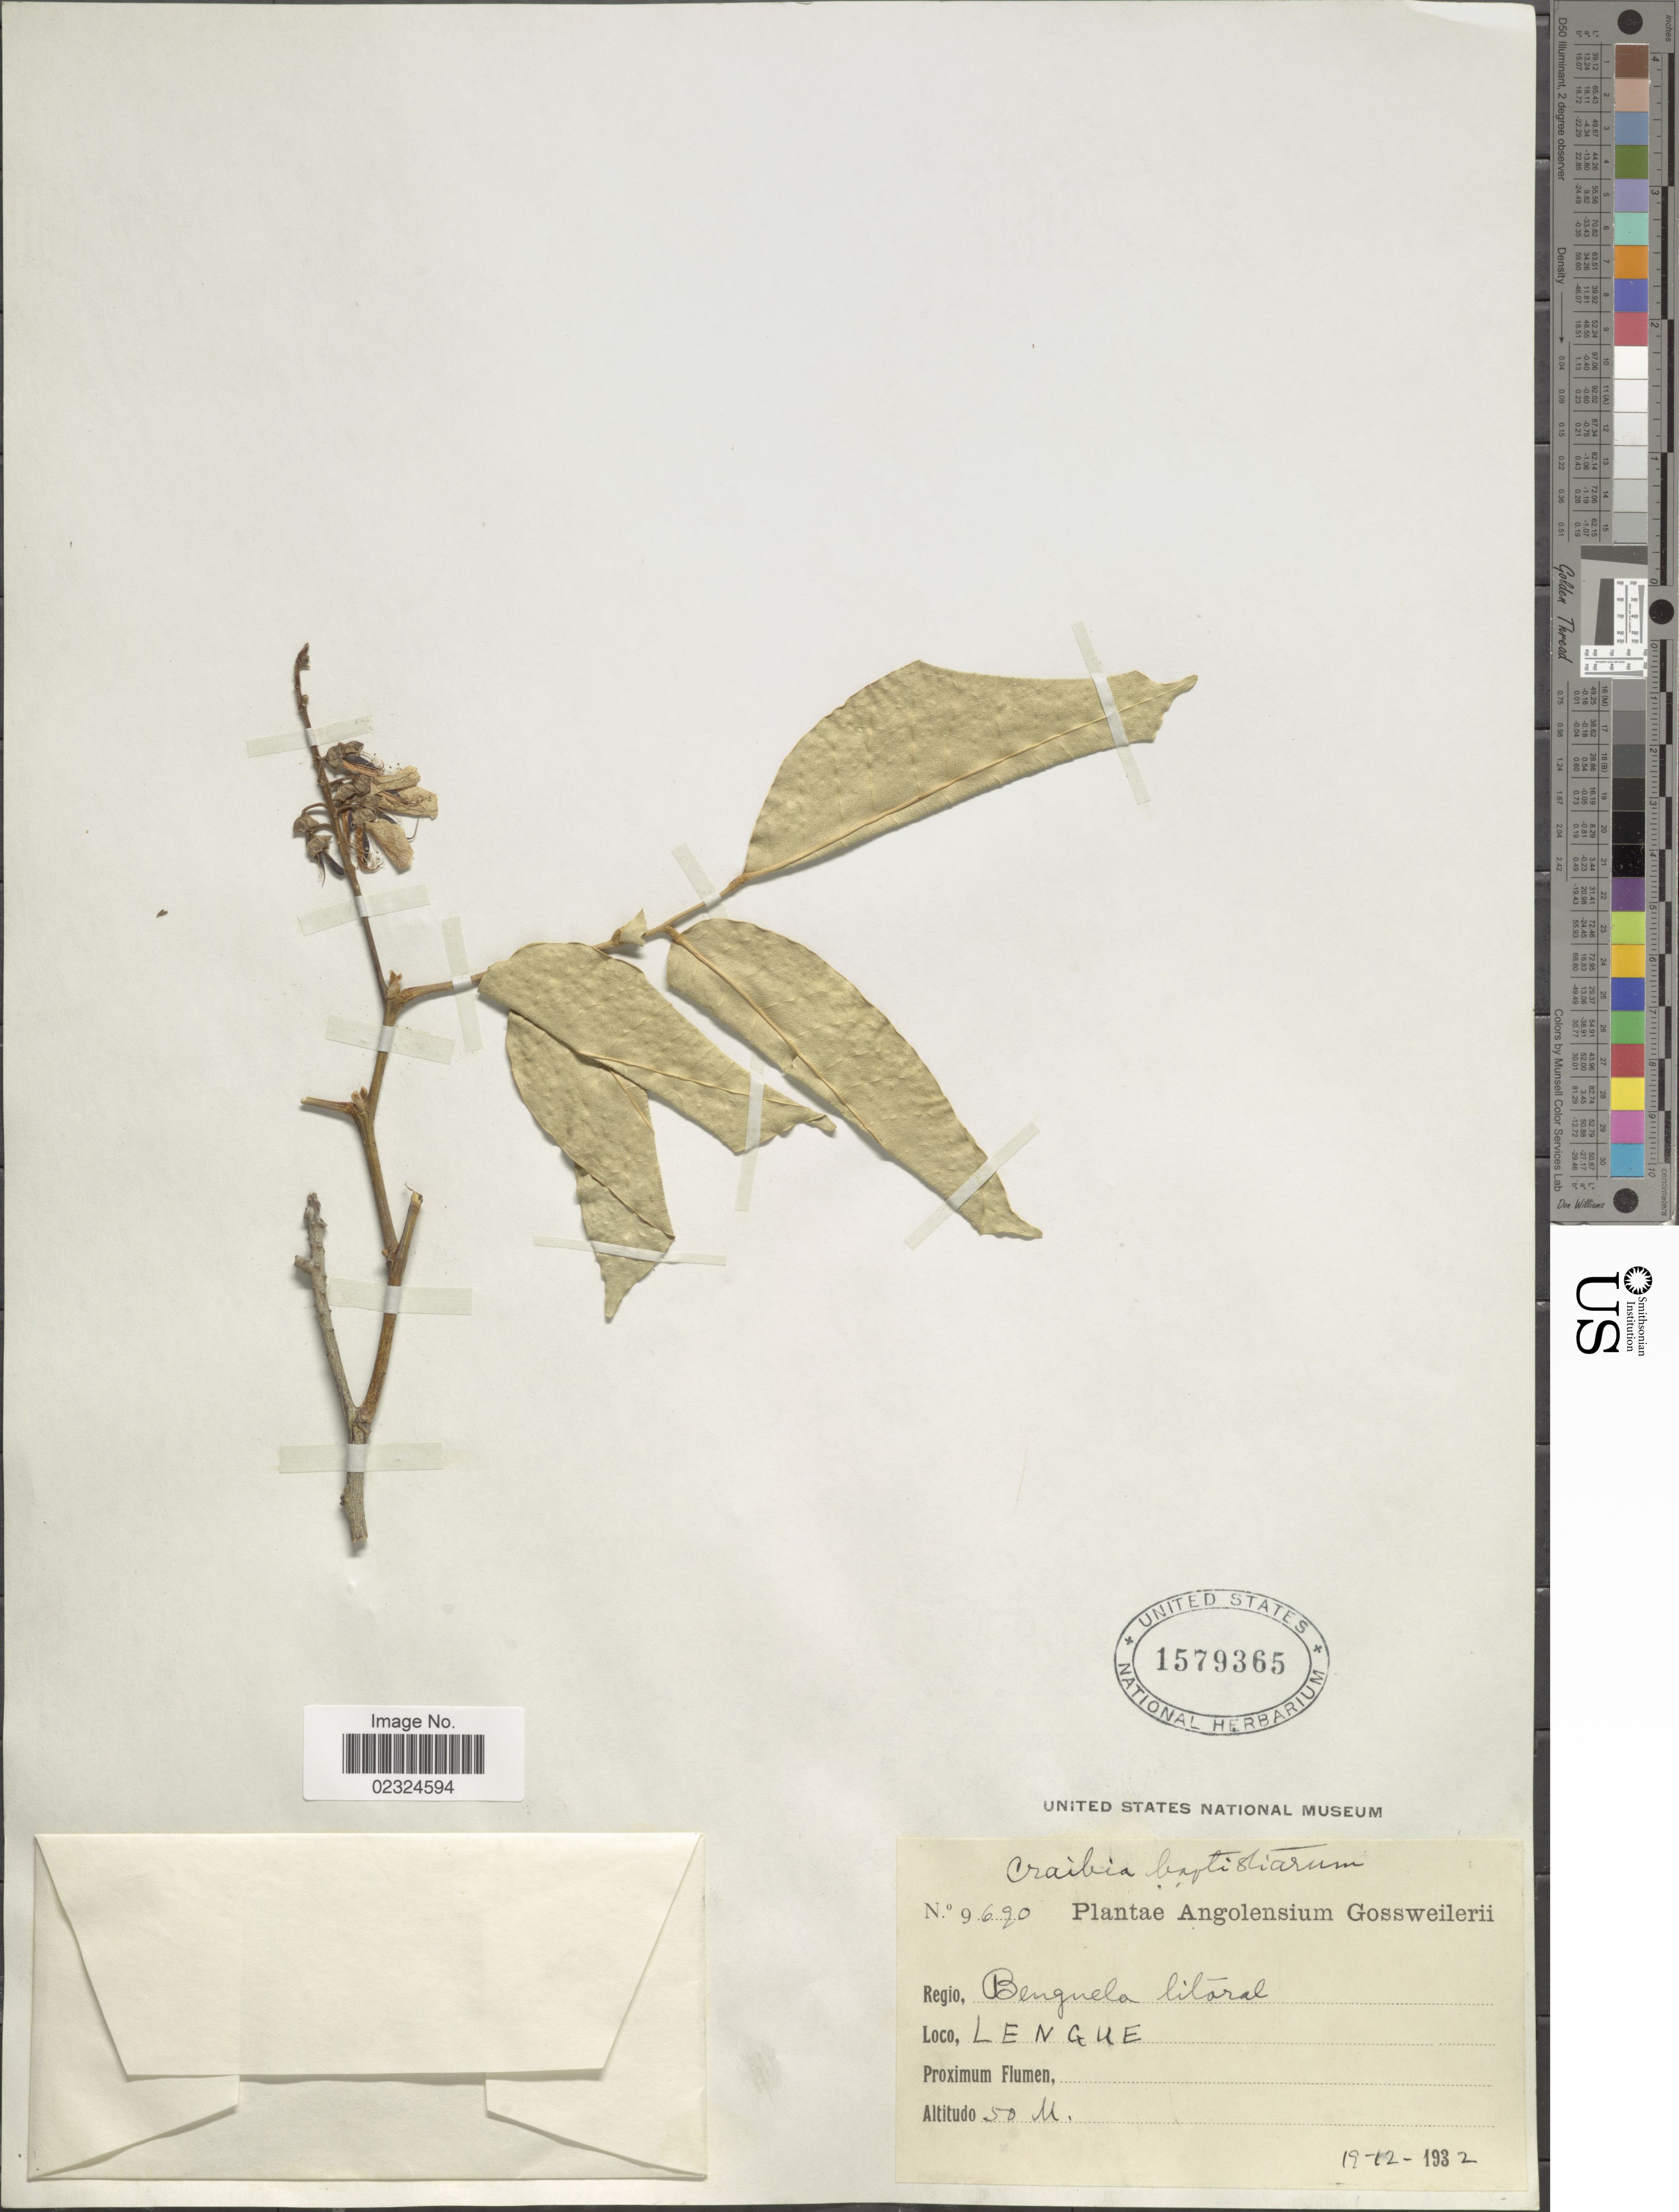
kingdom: Plantae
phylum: Tracheophyta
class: Magnoliopsida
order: Fabales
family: Fabaceae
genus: Craibia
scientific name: Craibia baptistarum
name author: (Büttner) Dunn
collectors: -. Gossweiler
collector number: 9690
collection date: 1932-12-19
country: Angola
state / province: Benguela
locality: Angolensium. Benguela Litoral. Lengue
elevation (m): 50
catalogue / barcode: US 1579365